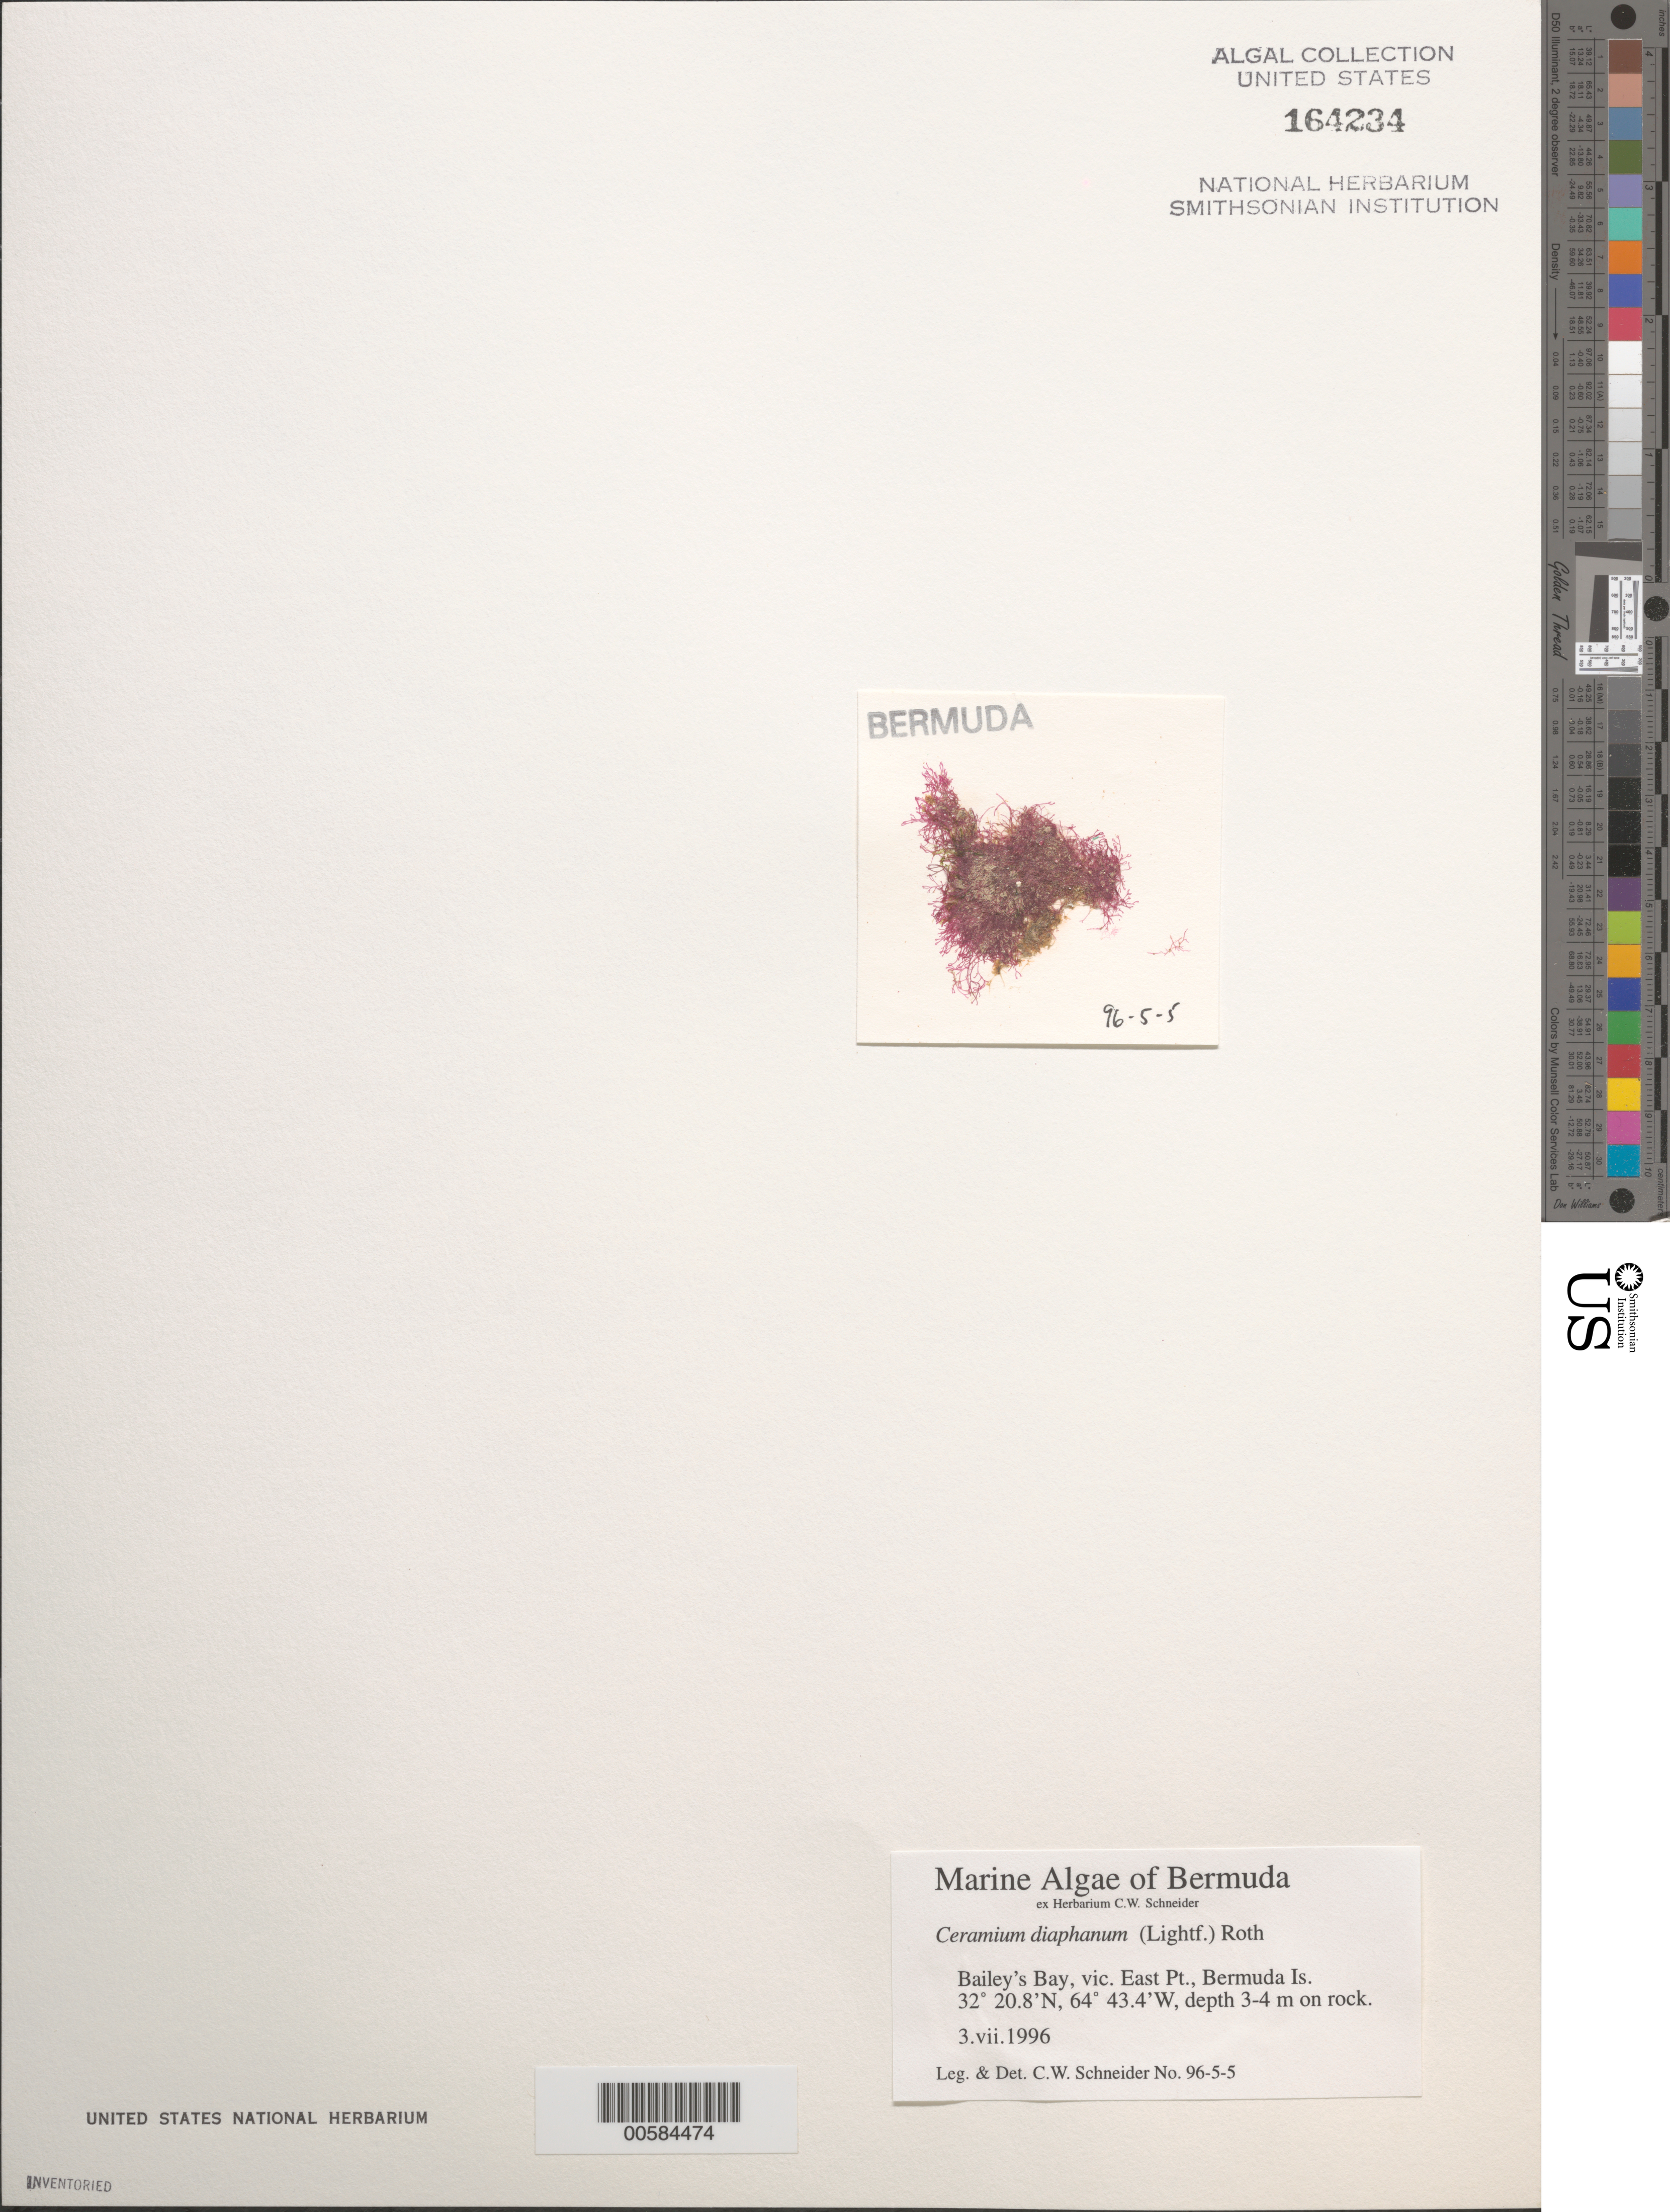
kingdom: Plantae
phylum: Rhodophyta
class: Florideophyceae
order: Ceramiales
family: Ceramiaceae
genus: Ceramium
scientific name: Ceramium diaphanum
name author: (Lightf.) Roth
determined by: Schneider, C. W.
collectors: C. W. Schneider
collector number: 96-5-5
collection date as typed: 03 Jul 1996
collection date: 1996-07-03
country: Bermuda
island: Bermuda Island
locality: Bailey's Bay, East Point area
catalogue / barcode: US 164234